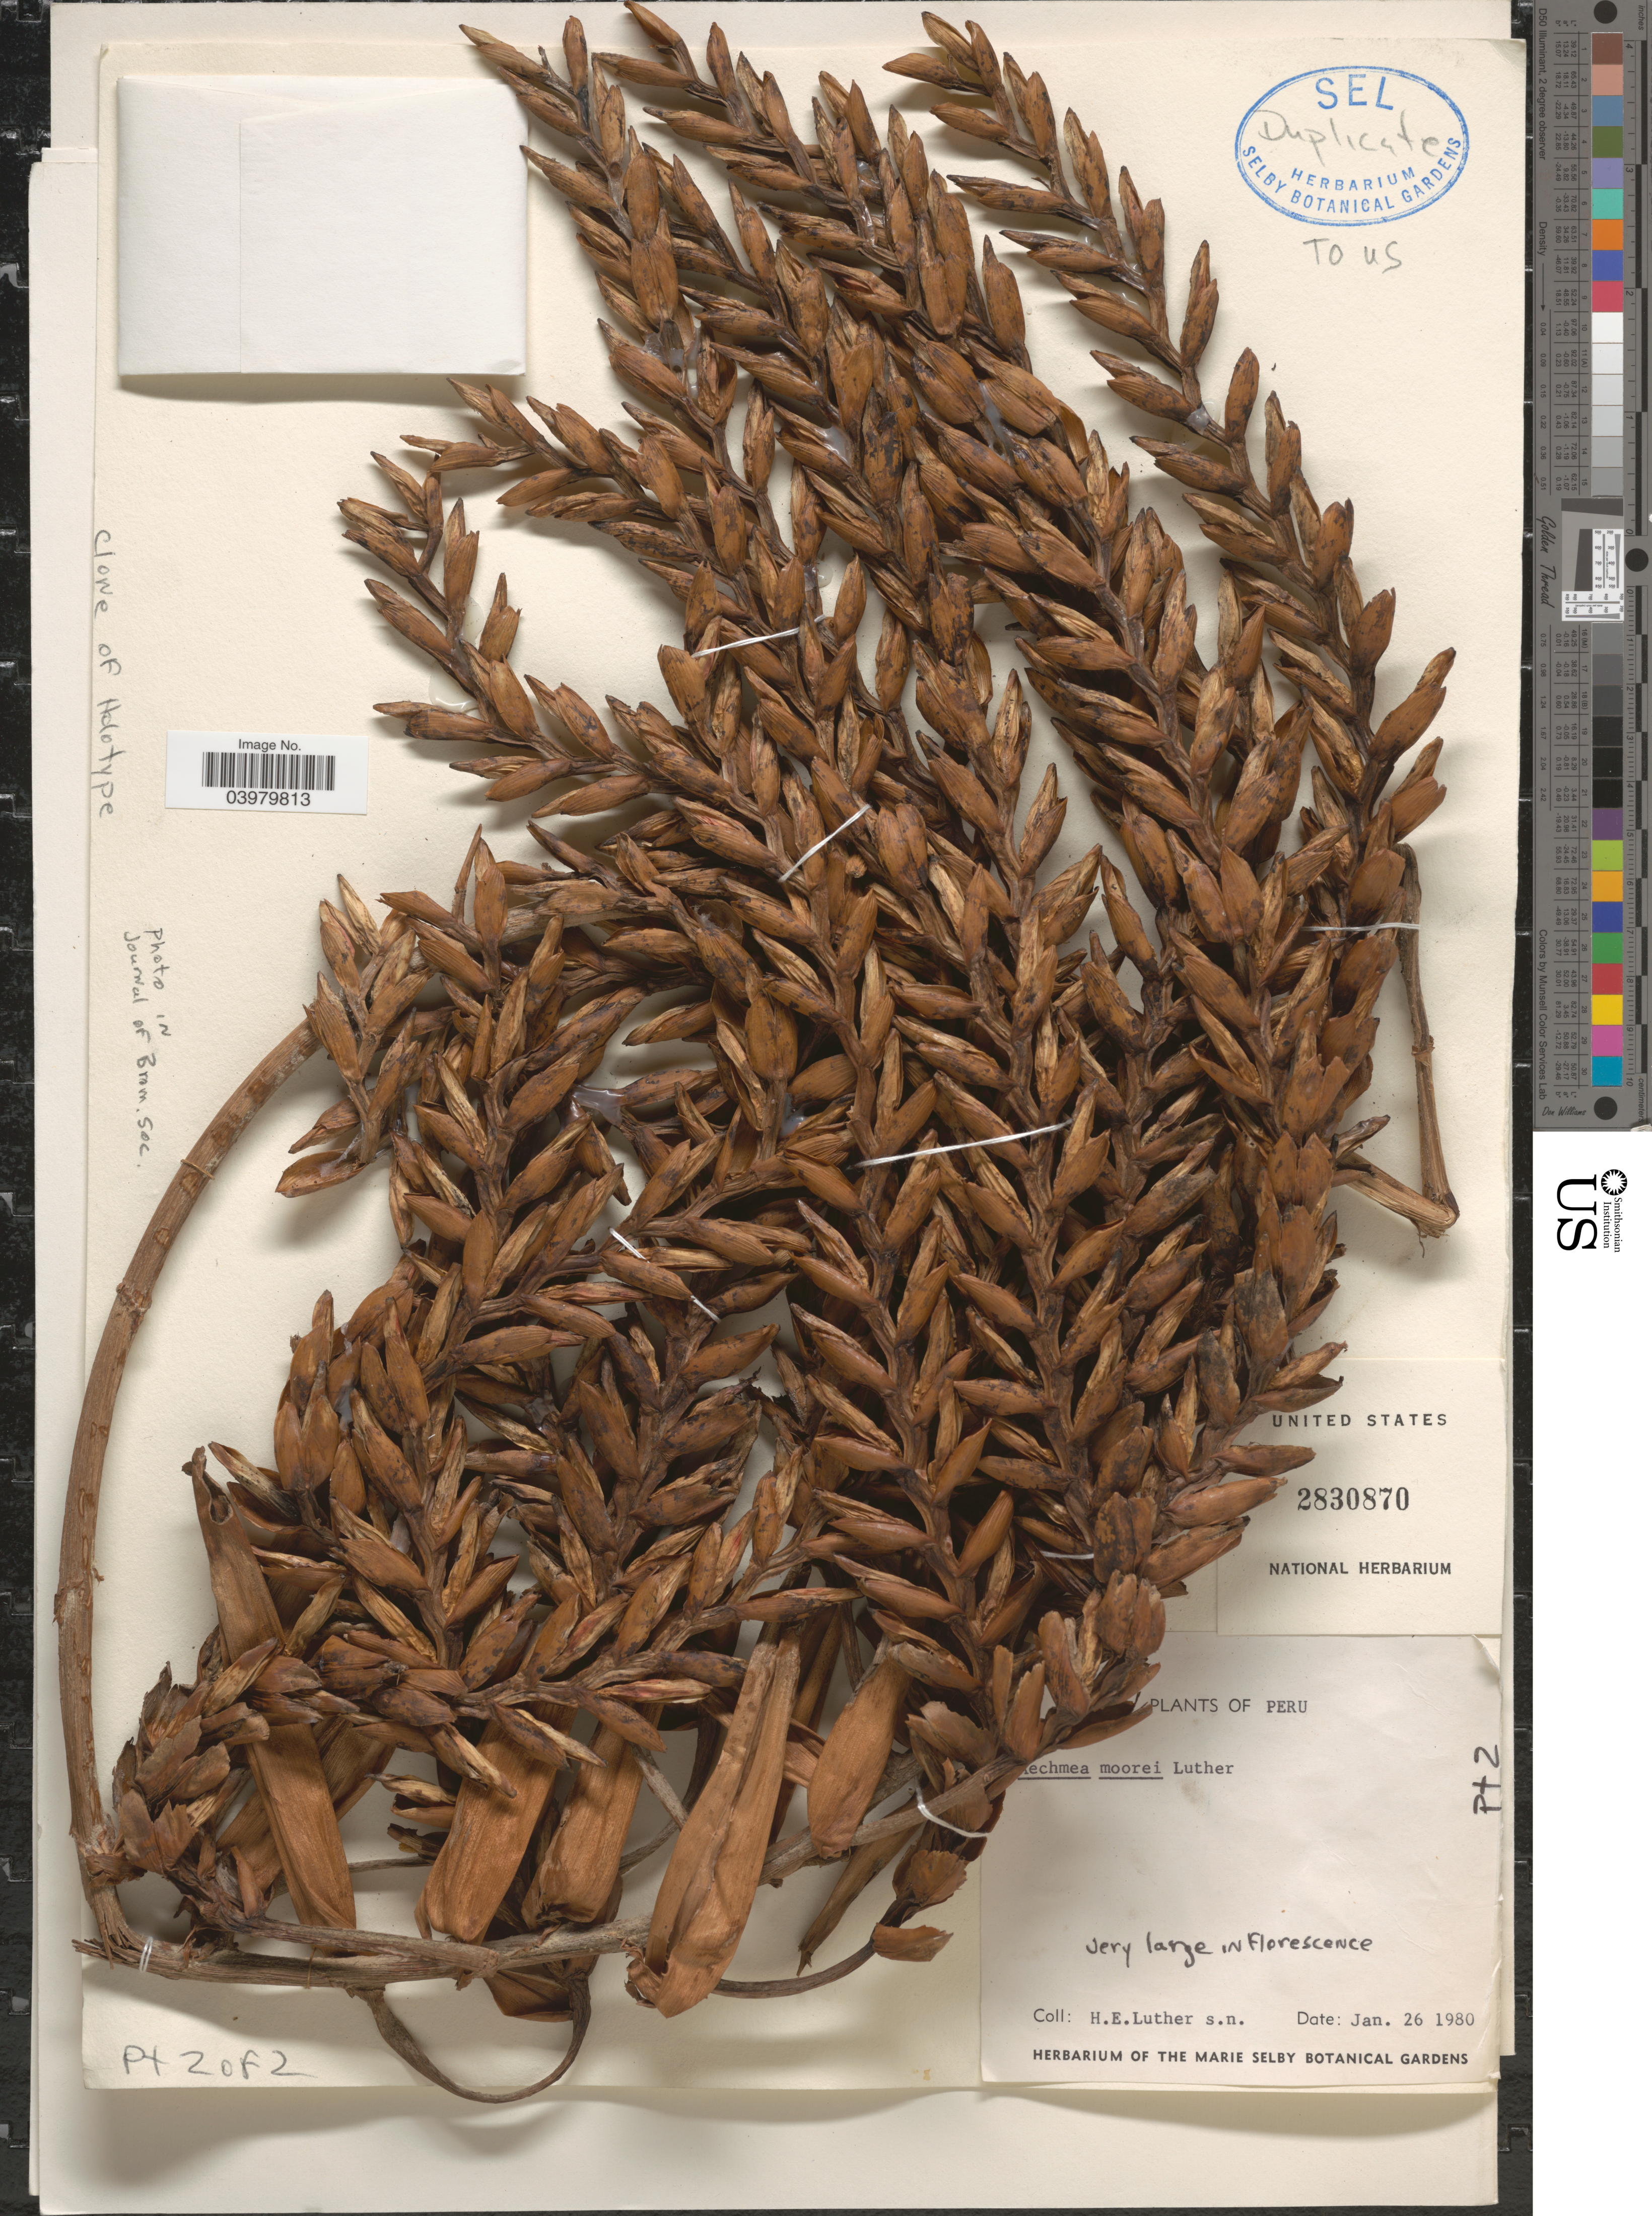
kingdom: Plantae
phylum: Tracheophyta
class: Liliopsida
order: Poales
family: Bromeliaceae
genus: Aechmea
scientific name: Aechmea moorei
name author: H.E. Luther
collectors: Hans E. Luther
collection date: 1980-01-26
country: Peru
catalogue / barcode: US 2830870